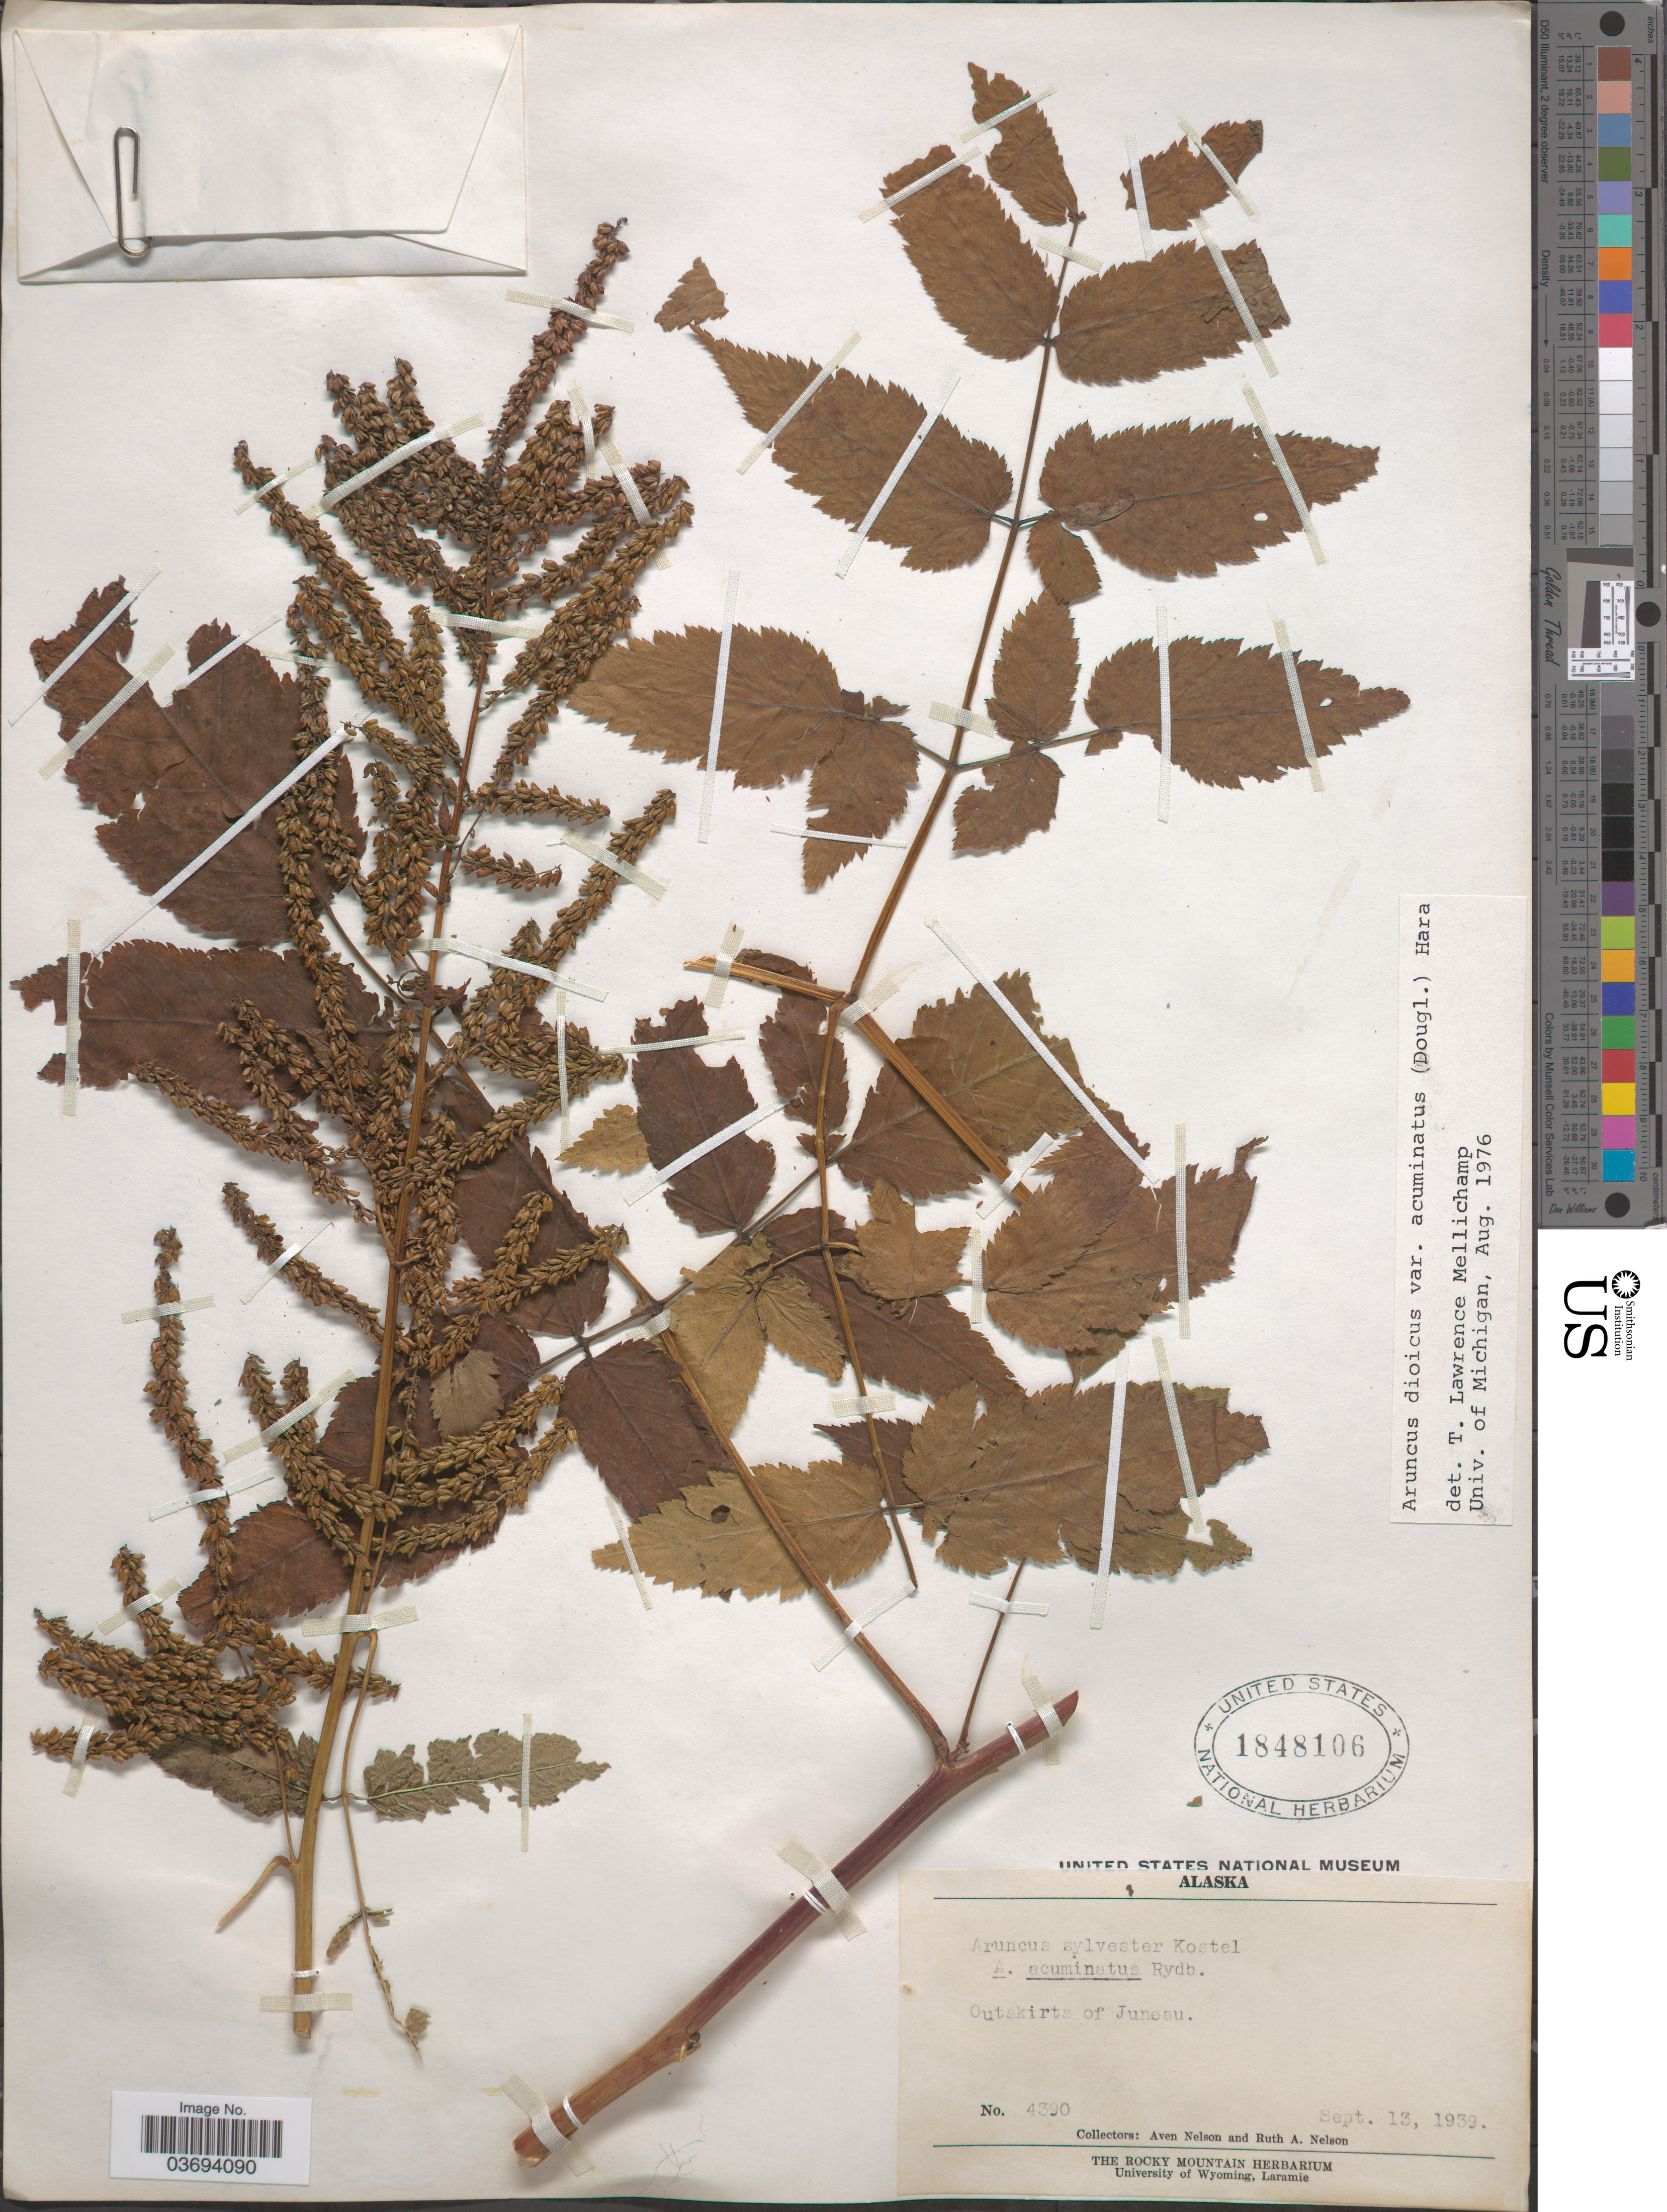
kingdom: Plantae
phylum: Tracheophyta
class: Magnoliopsida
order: Rosales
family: Rosaceae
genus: Aruncus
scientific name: Aruncus dioicus var. acuminatus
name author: (Rydb.) H. Hara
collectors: A. Nelson & R. A. Nelson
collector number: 4390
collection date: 1939-09-13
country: United States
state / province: Alaska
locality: Outskirts of Juneau.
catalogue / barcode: US 1848106